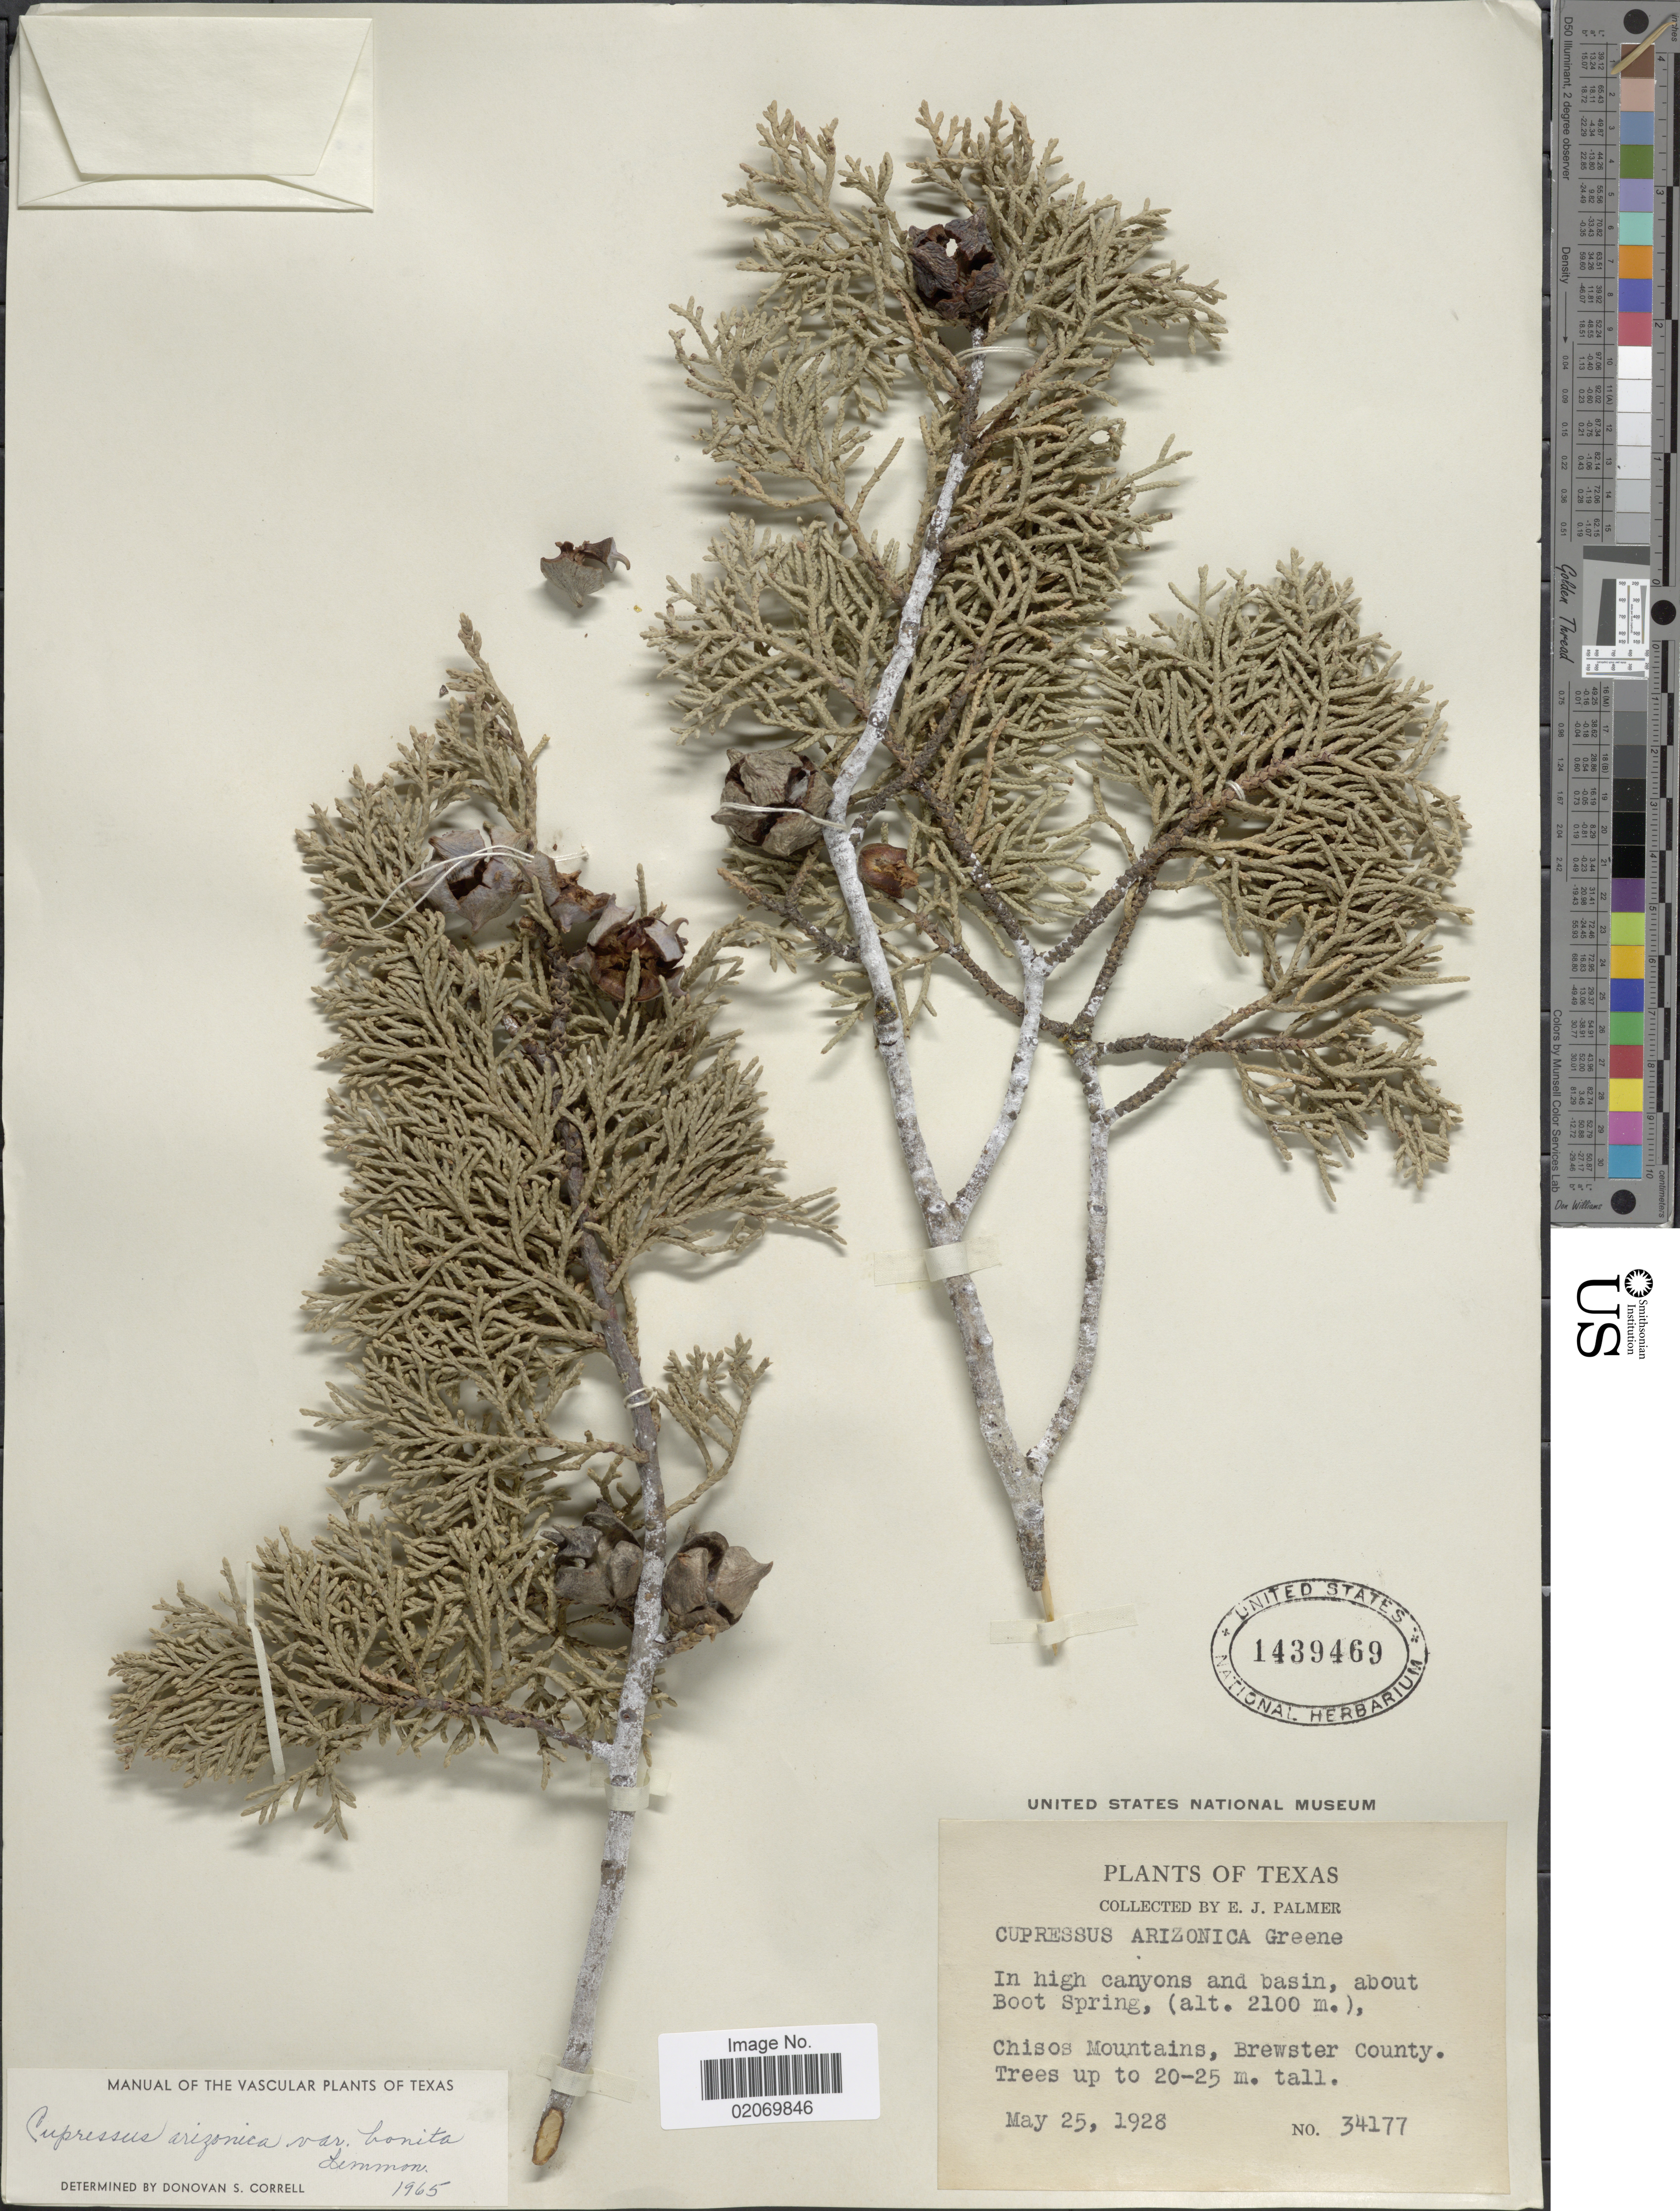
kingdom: Plantae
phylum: Tracheophyta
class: Pinopsida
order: Pinales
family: Cupressaceae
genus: Hesperocyparis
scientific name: Hesperocyparis arizonica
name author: (Greene) Bartel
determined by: (US) Smithsonian Institution - National Museum of Natural History - Department of Botany (UNITED STATES)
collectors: E. J. Palmer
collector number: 34177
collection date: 1928-05-25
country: United States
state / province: Texas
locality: In high canyons and basin, about Boot Spring, Chisos Mountains, Brewster County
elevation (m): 2100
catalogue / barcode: US 1439469